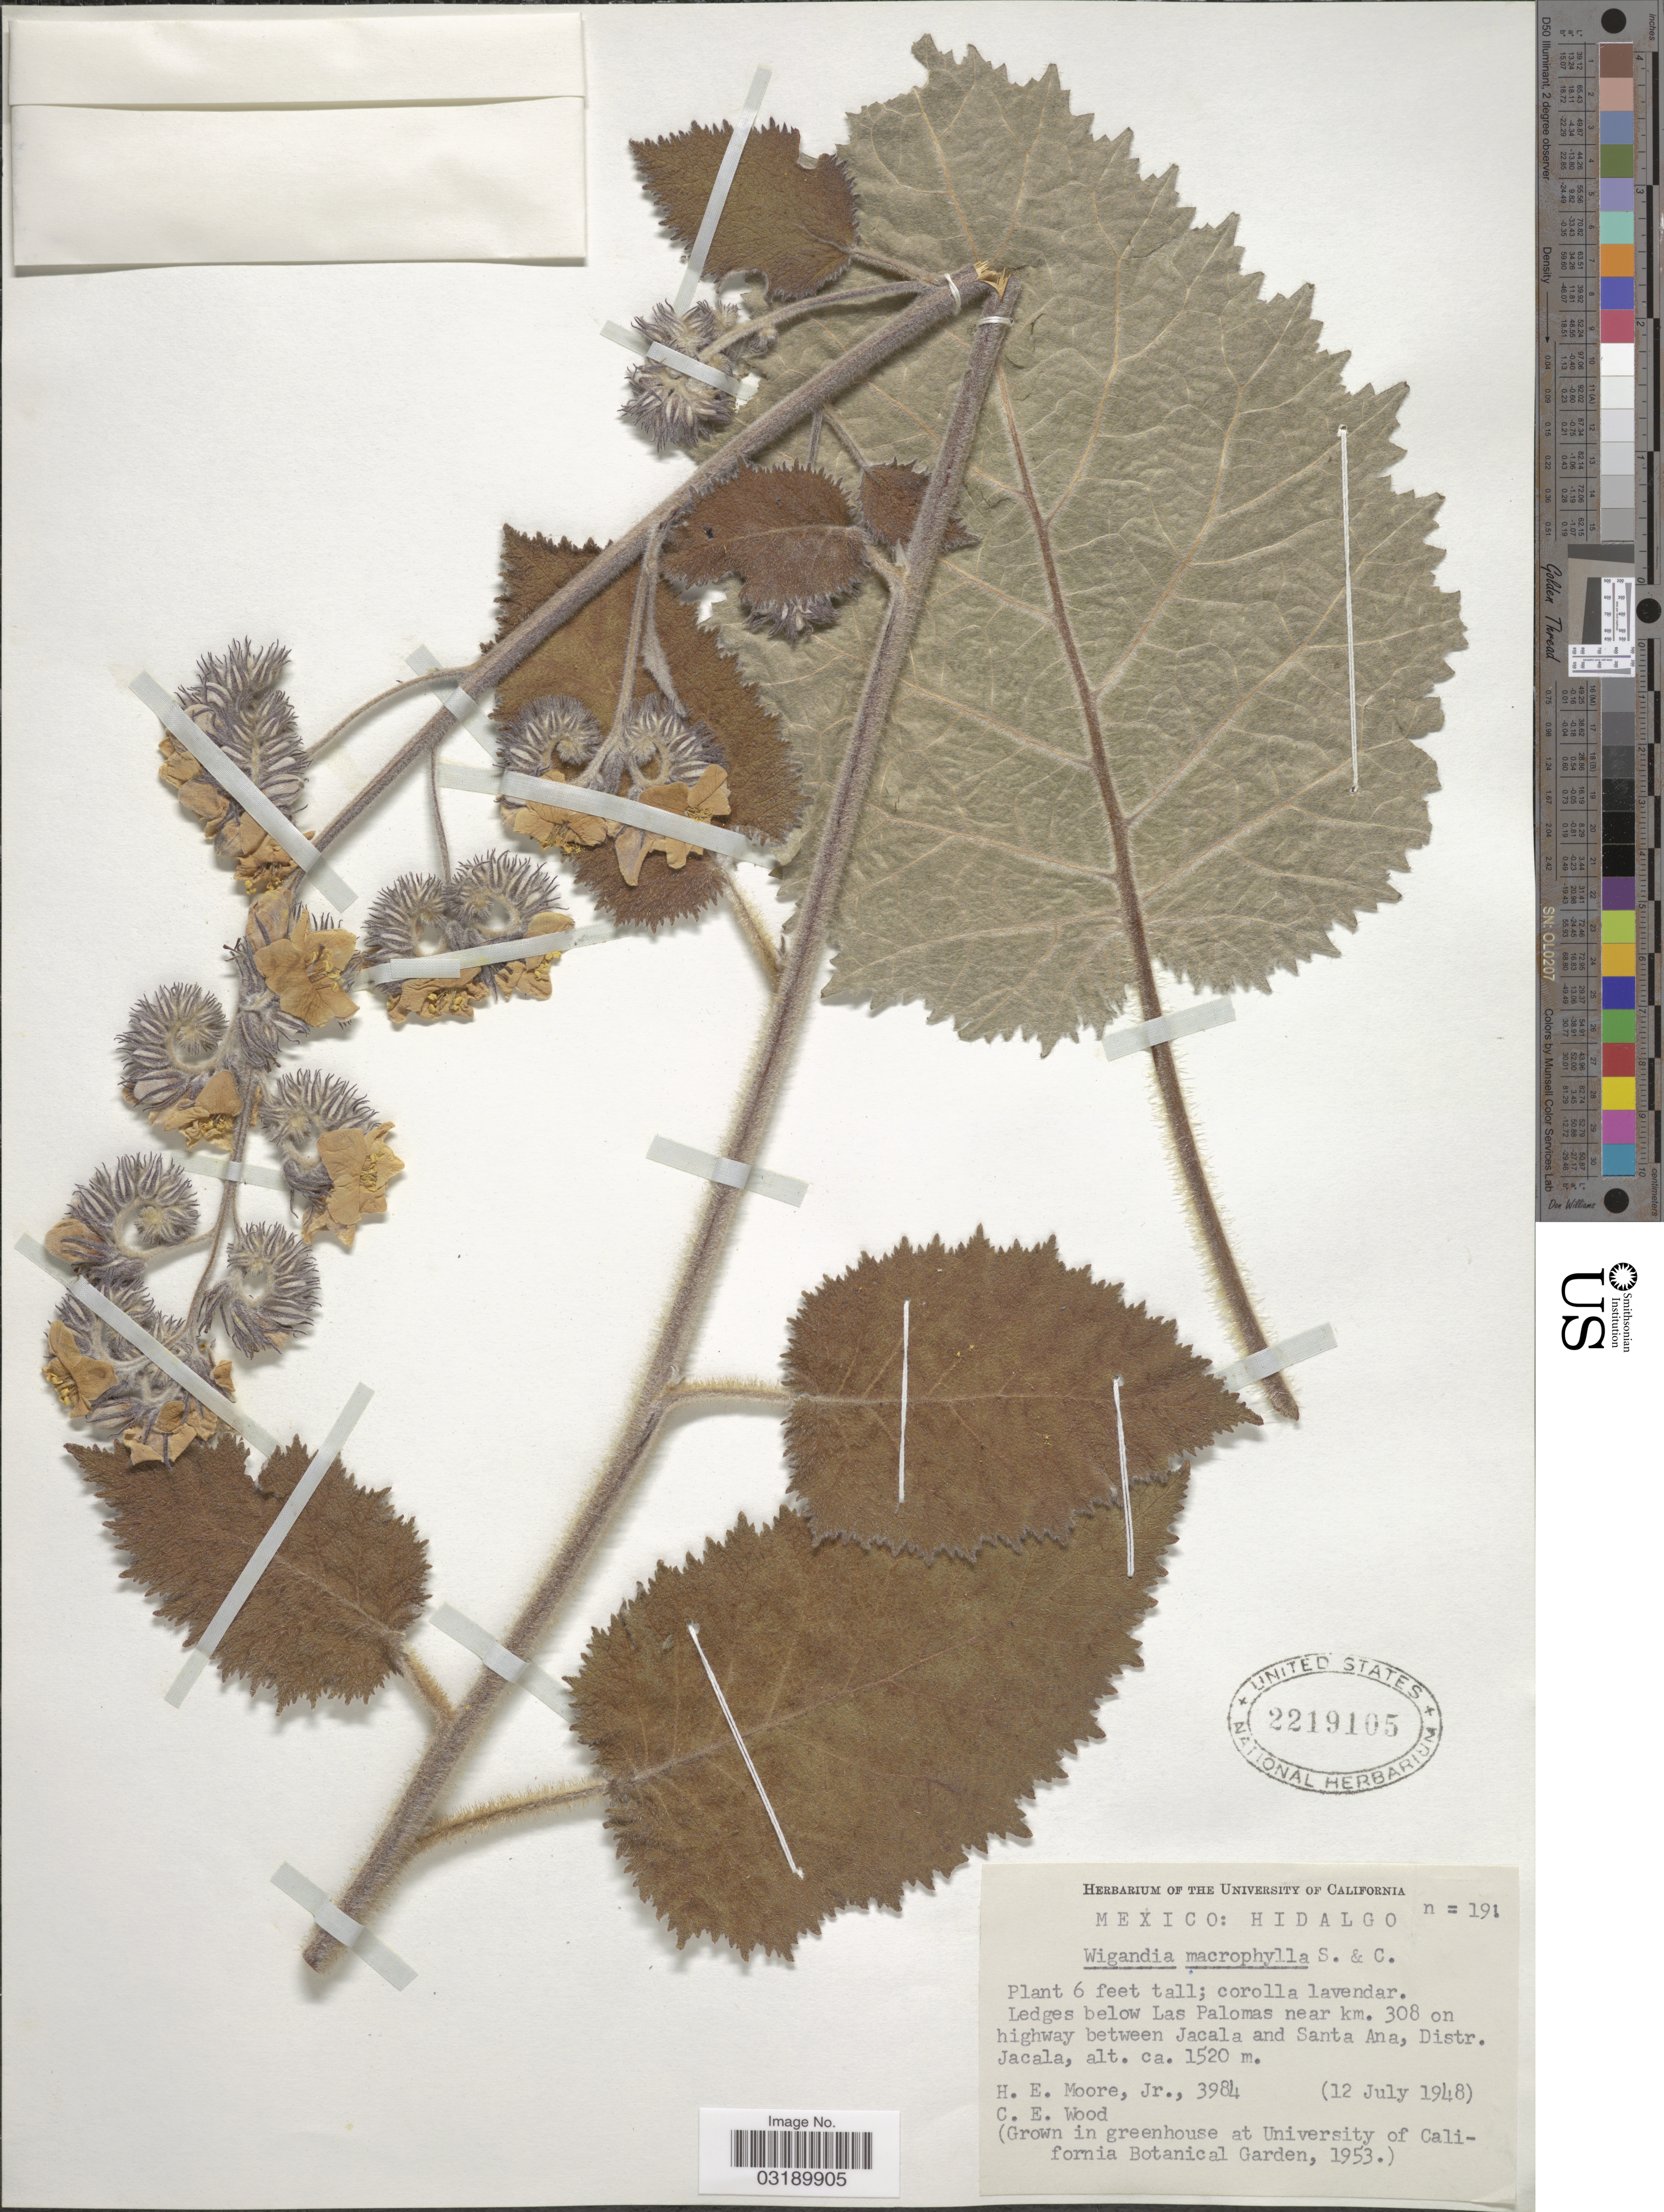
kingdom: Plantae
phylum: Tracheophyta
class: Magnoliopsida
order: Boraginales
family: Namaceae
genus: Wigandia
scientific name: Wigandia macrophylla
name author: Cham. & Schltdl.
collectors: H. Moore & C. Wood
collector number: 3984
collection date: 1953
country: United States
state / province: California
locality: Grown in greenhouse at University of California Botanical Garden.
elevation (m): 1520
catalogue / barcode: US 2219105